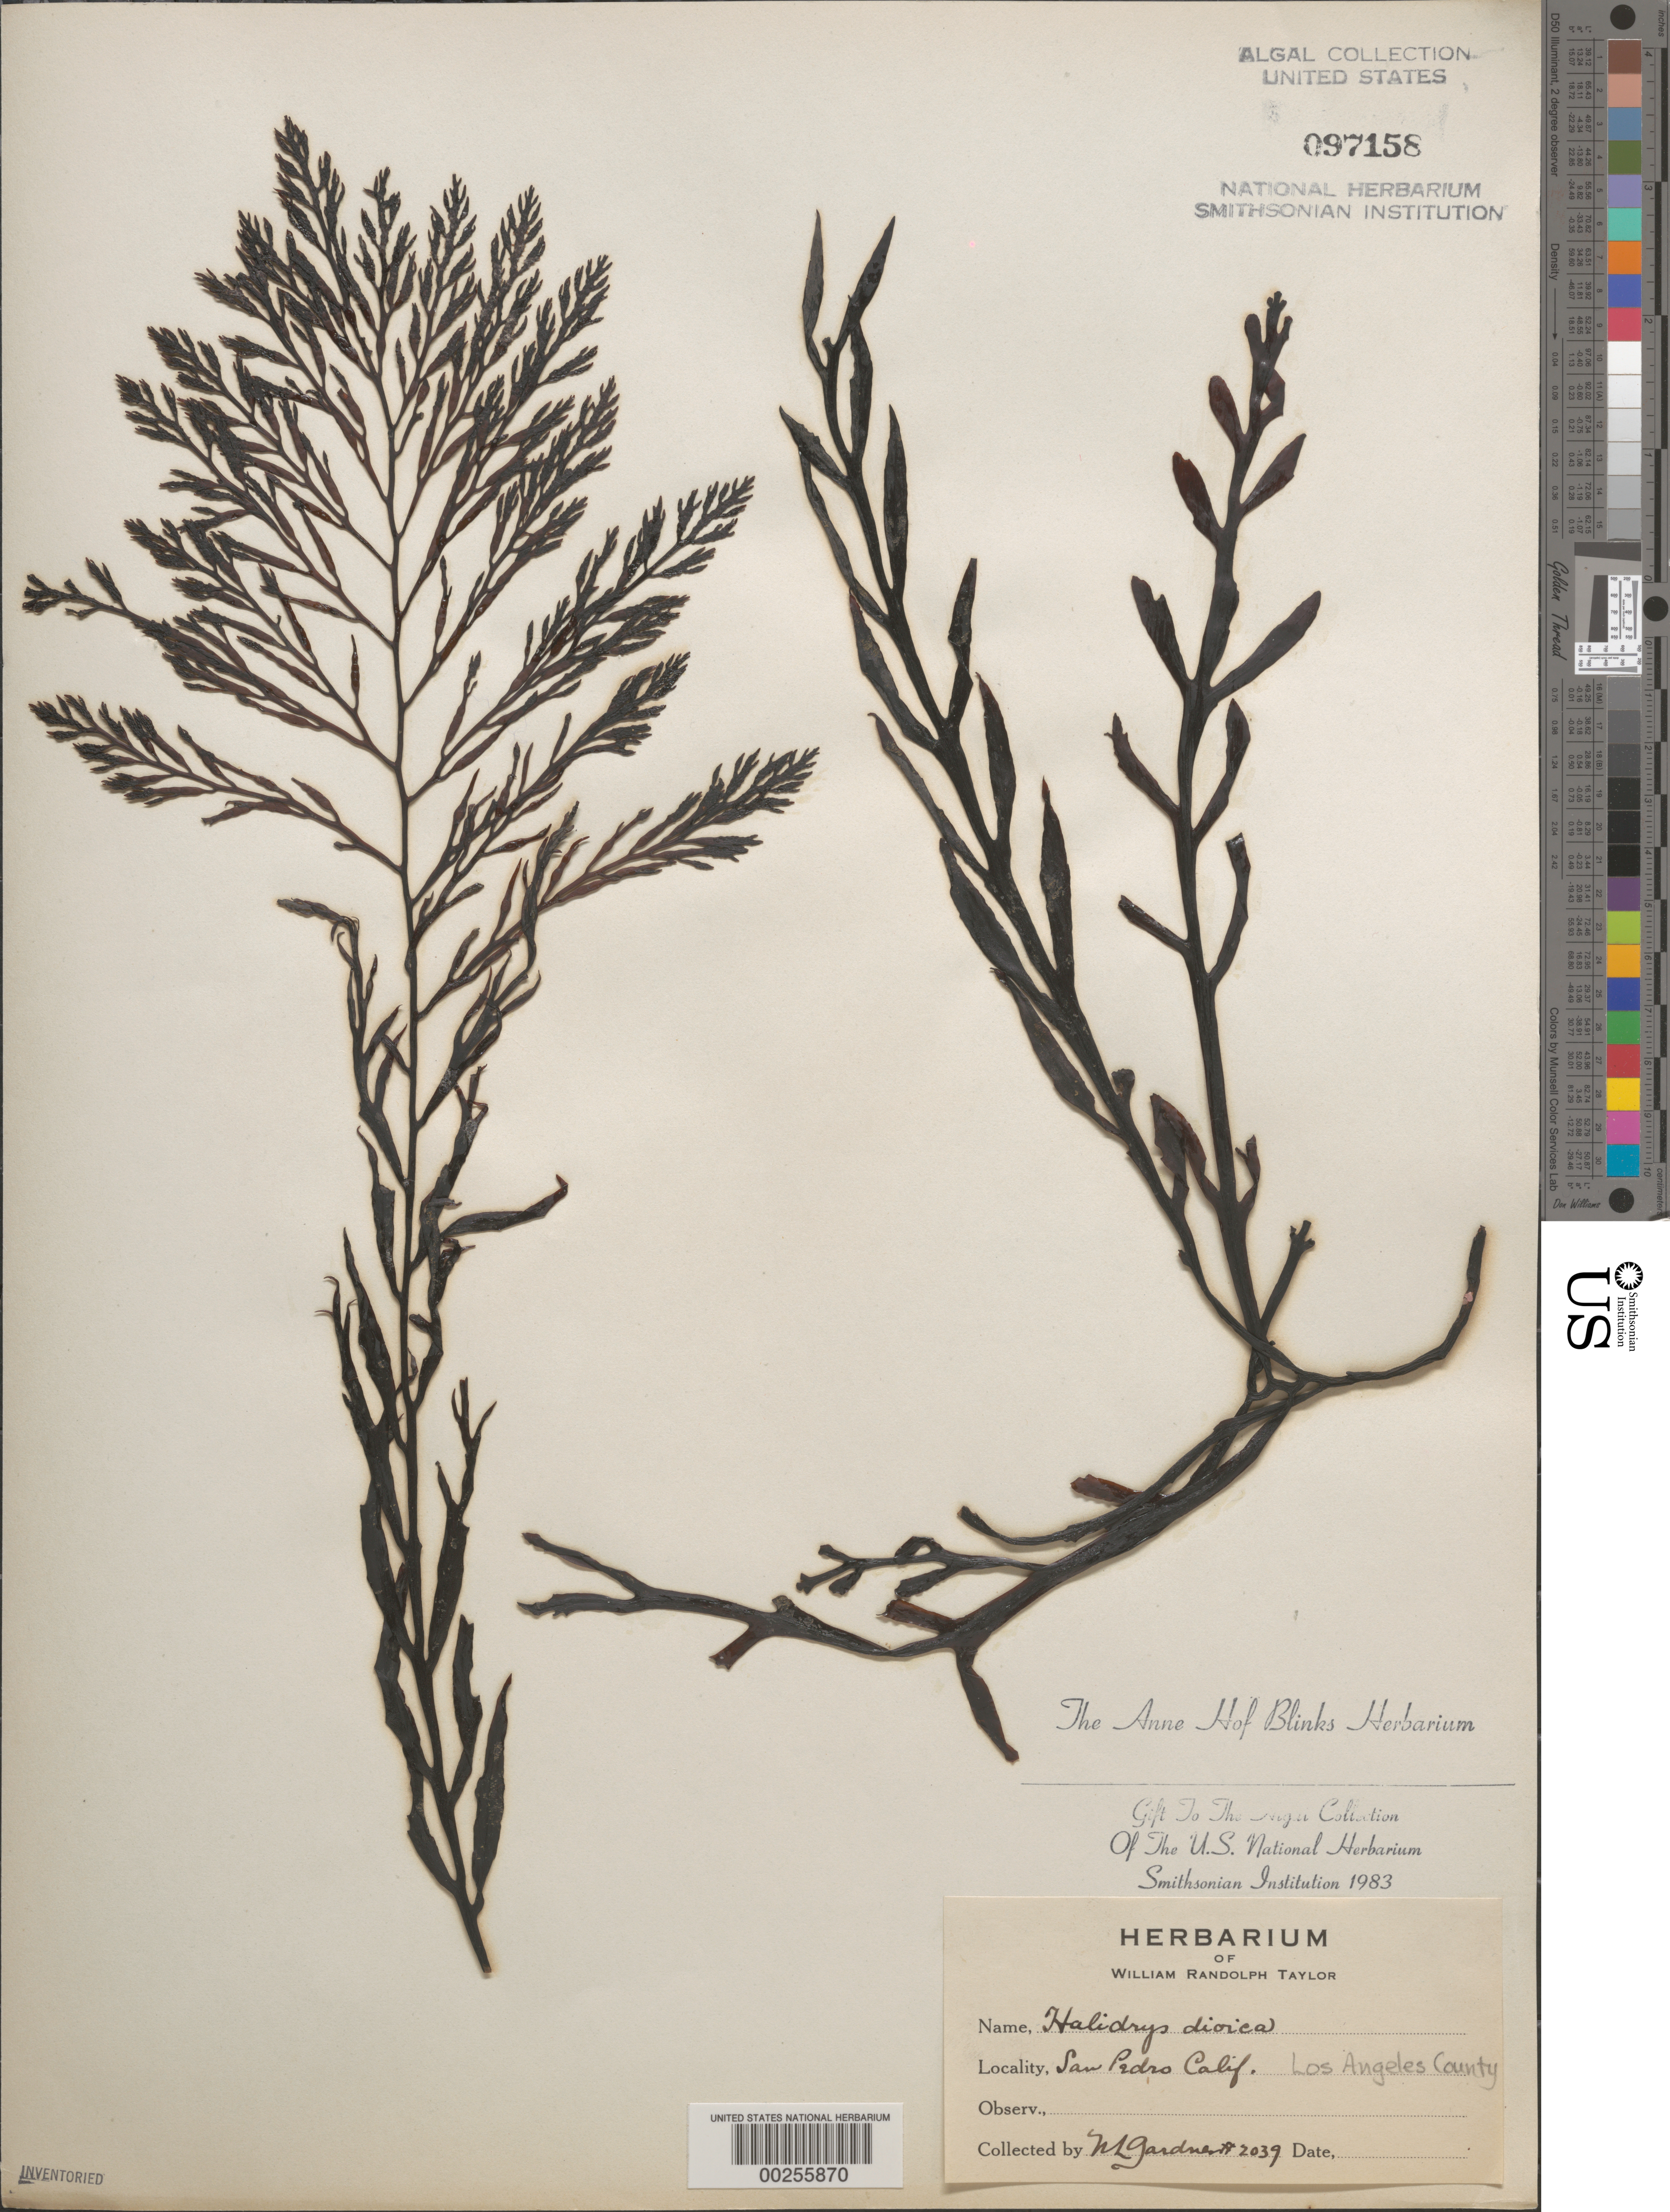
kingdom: Chromista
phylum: Ochrophyta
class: Phaeophyceae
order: Fucales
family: Sargassaceae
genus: Halidrys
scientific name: Halidrys dioica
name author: N.L. Gardner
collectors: N. Gardner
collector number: NLG 2039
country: United States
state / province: California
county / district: Los Angeles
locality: San Pedro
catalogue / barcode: US 97158